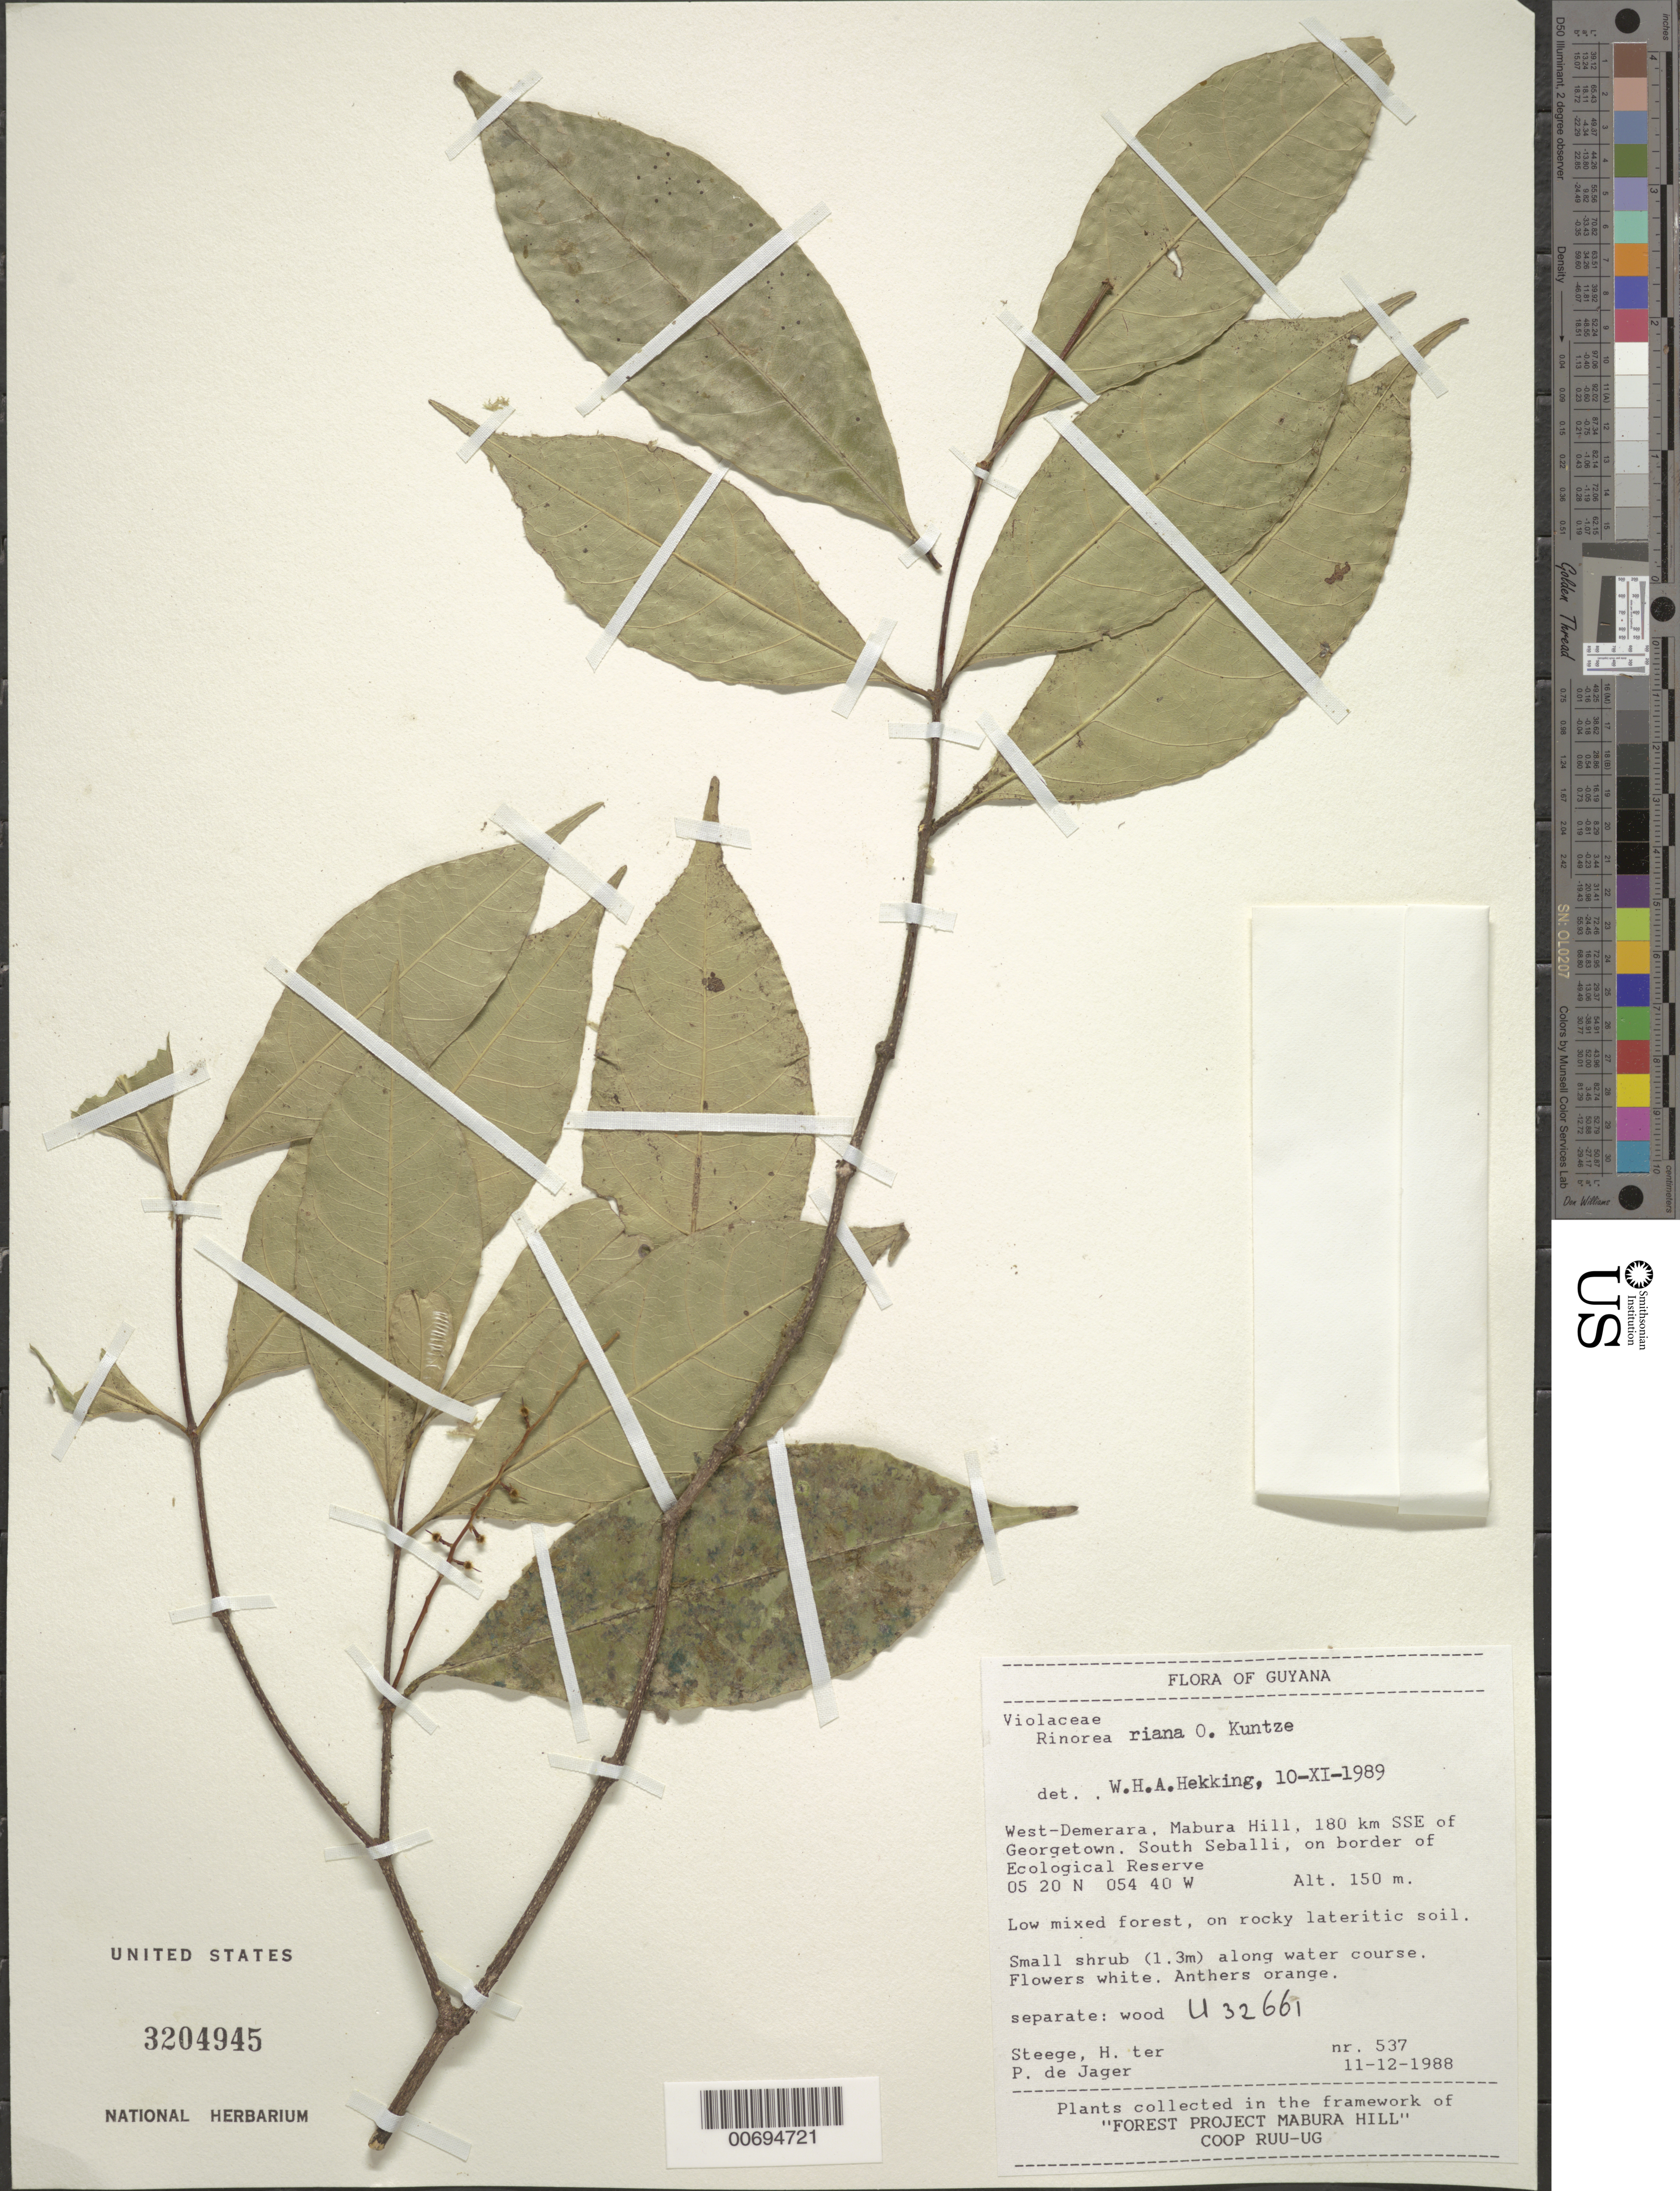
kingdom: Plantae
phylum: Tracheophyta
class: Magnoliopsida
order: Malpighiales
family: Violaceae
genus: Rinorea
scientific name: Rinorea pectinosquamata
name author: Hekking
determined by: Hoyos-Gomez, S. E.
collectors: H. ter Steege & P. De Jager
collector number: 537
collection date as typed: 11-Dec-88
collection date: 1988-12-11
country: Guyana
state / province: U. Demerara-Berbice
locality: Mabura Hill, 180 km SSE of Georgetown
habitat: Low mixed forest, on rocky lateritic soil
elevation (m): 150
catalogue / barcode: US 3204945